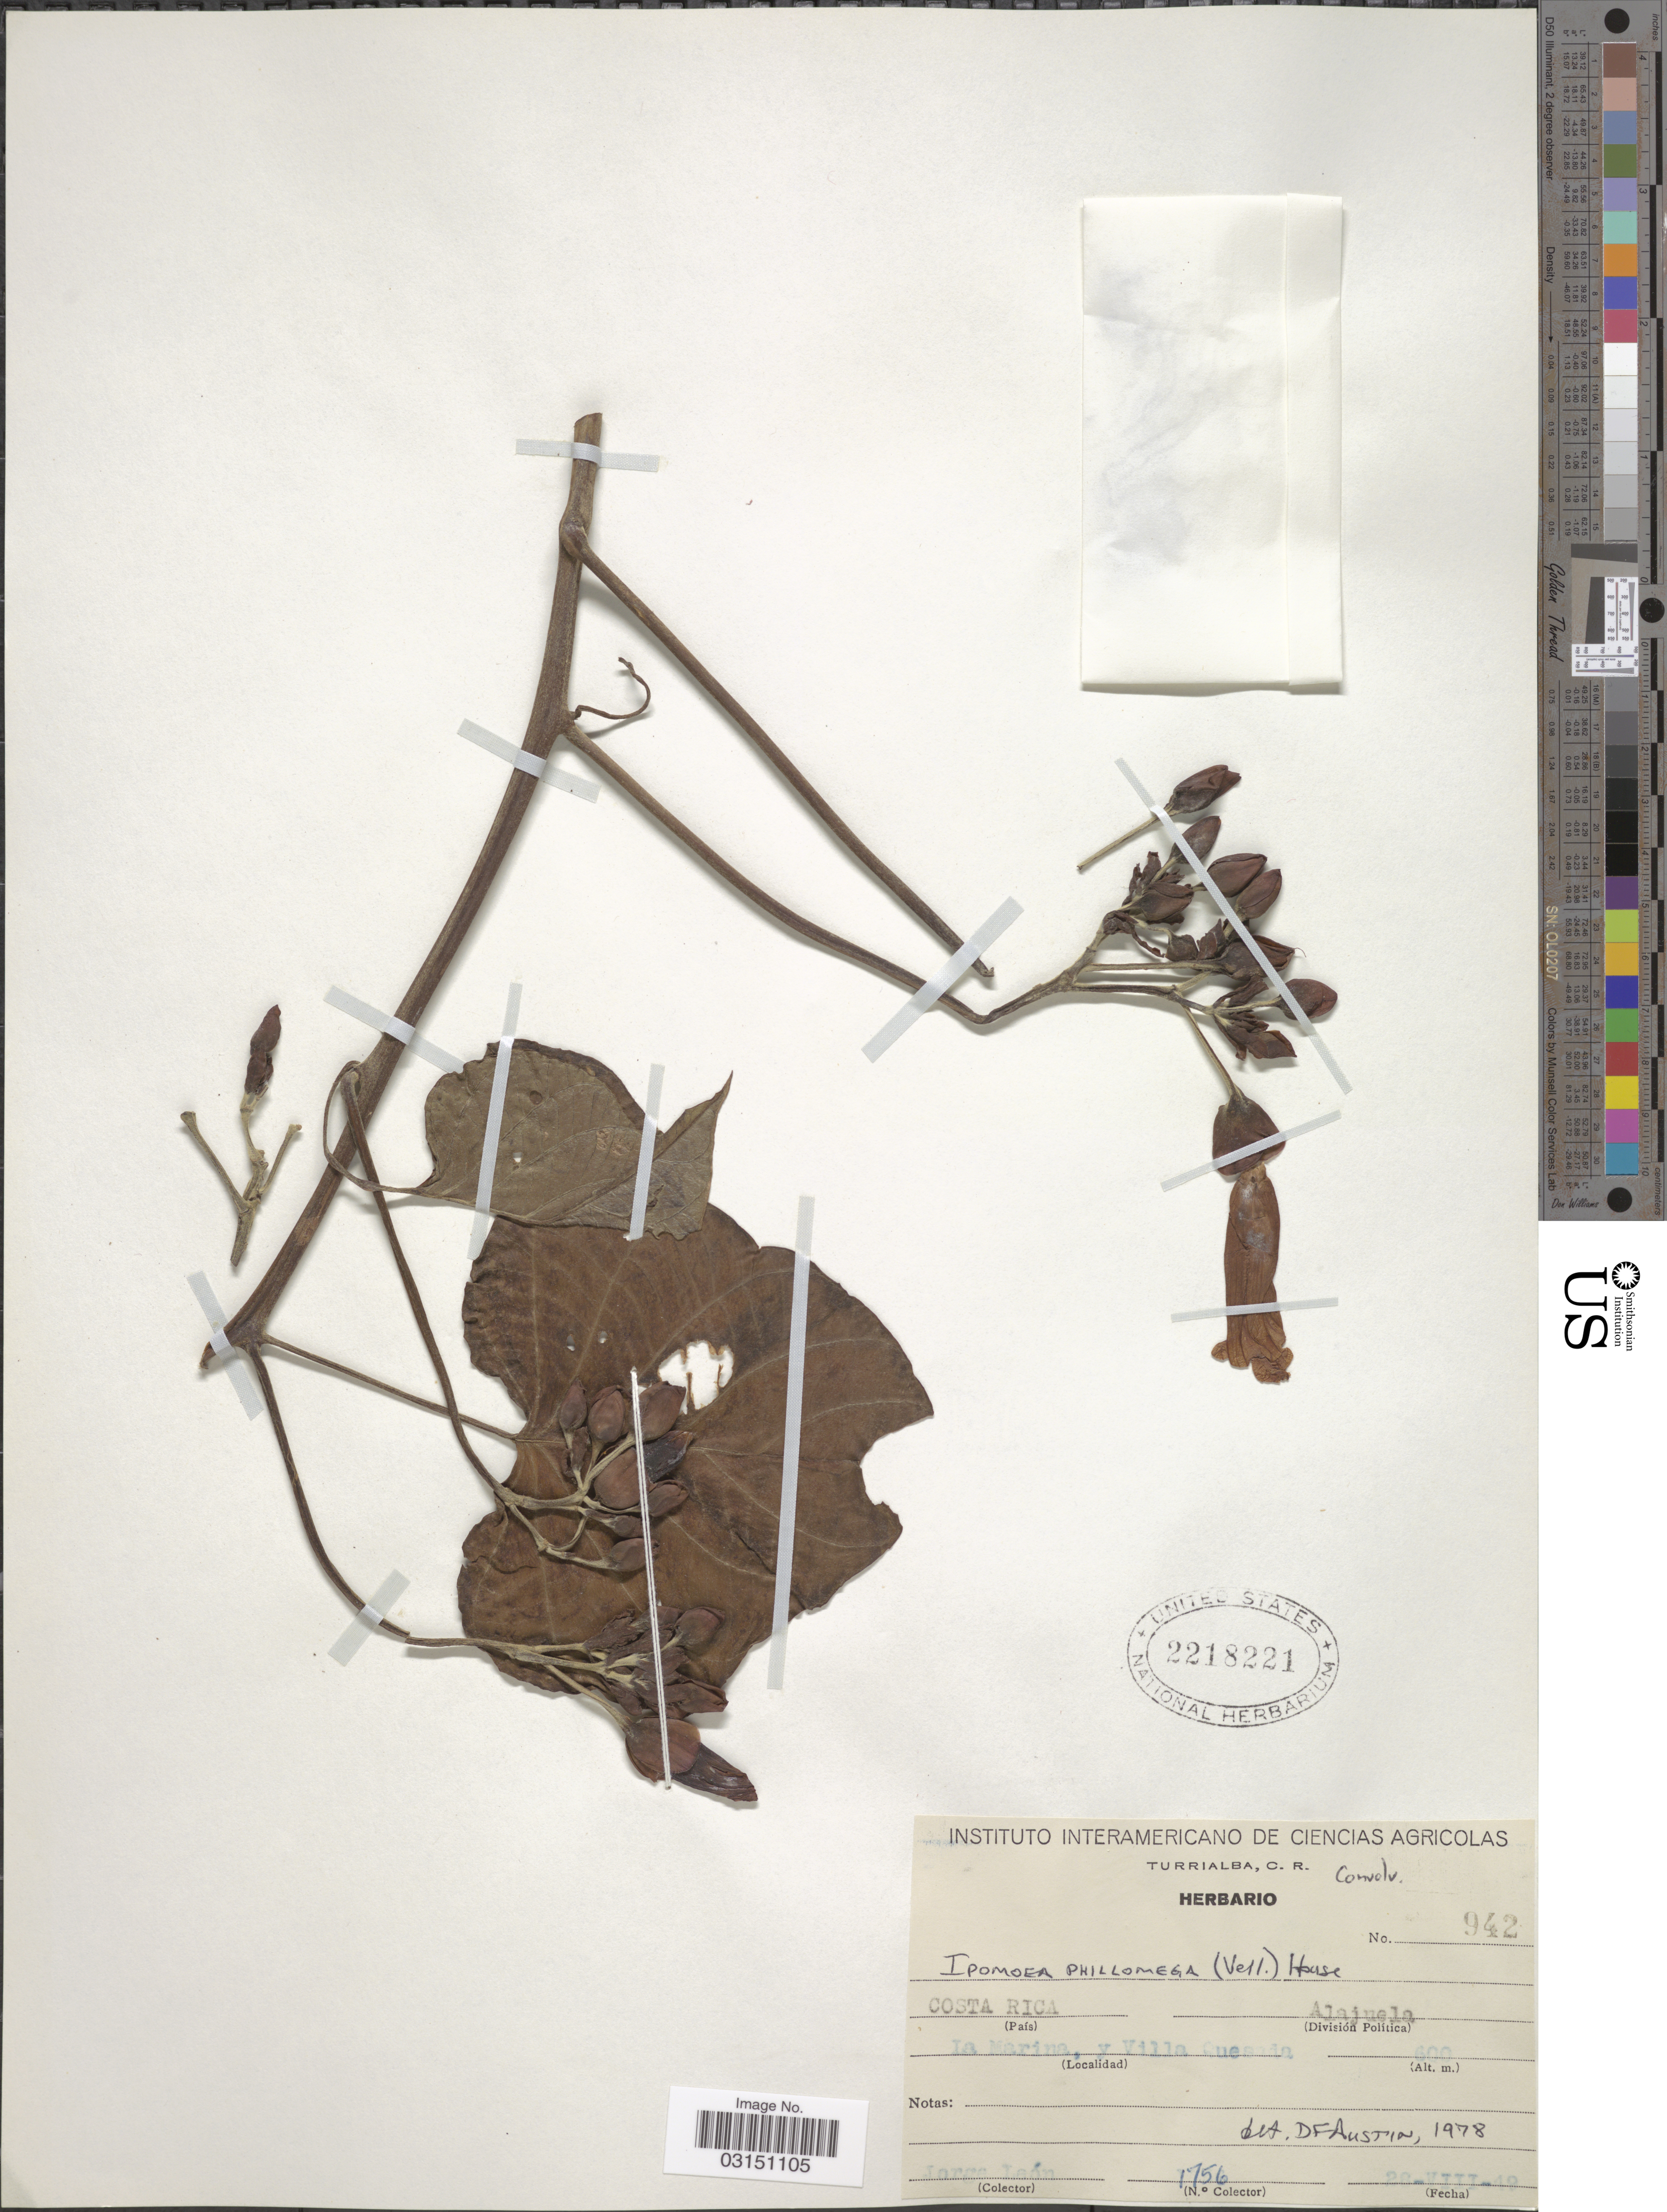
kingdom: Plantae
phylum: Tracheophyta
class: Magnoliopsida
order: Solanales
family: Convolvulaceae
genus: Ipomoea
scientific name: Ipomoea philomega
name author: (Vell.) House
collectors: J. León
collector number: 1756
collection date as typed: Transcribed d/m/y: 28/8/49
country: Costa Rica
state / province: Alajuela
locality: La Marina, y Villa Quesada.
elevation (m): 600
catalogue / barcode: US 2218221